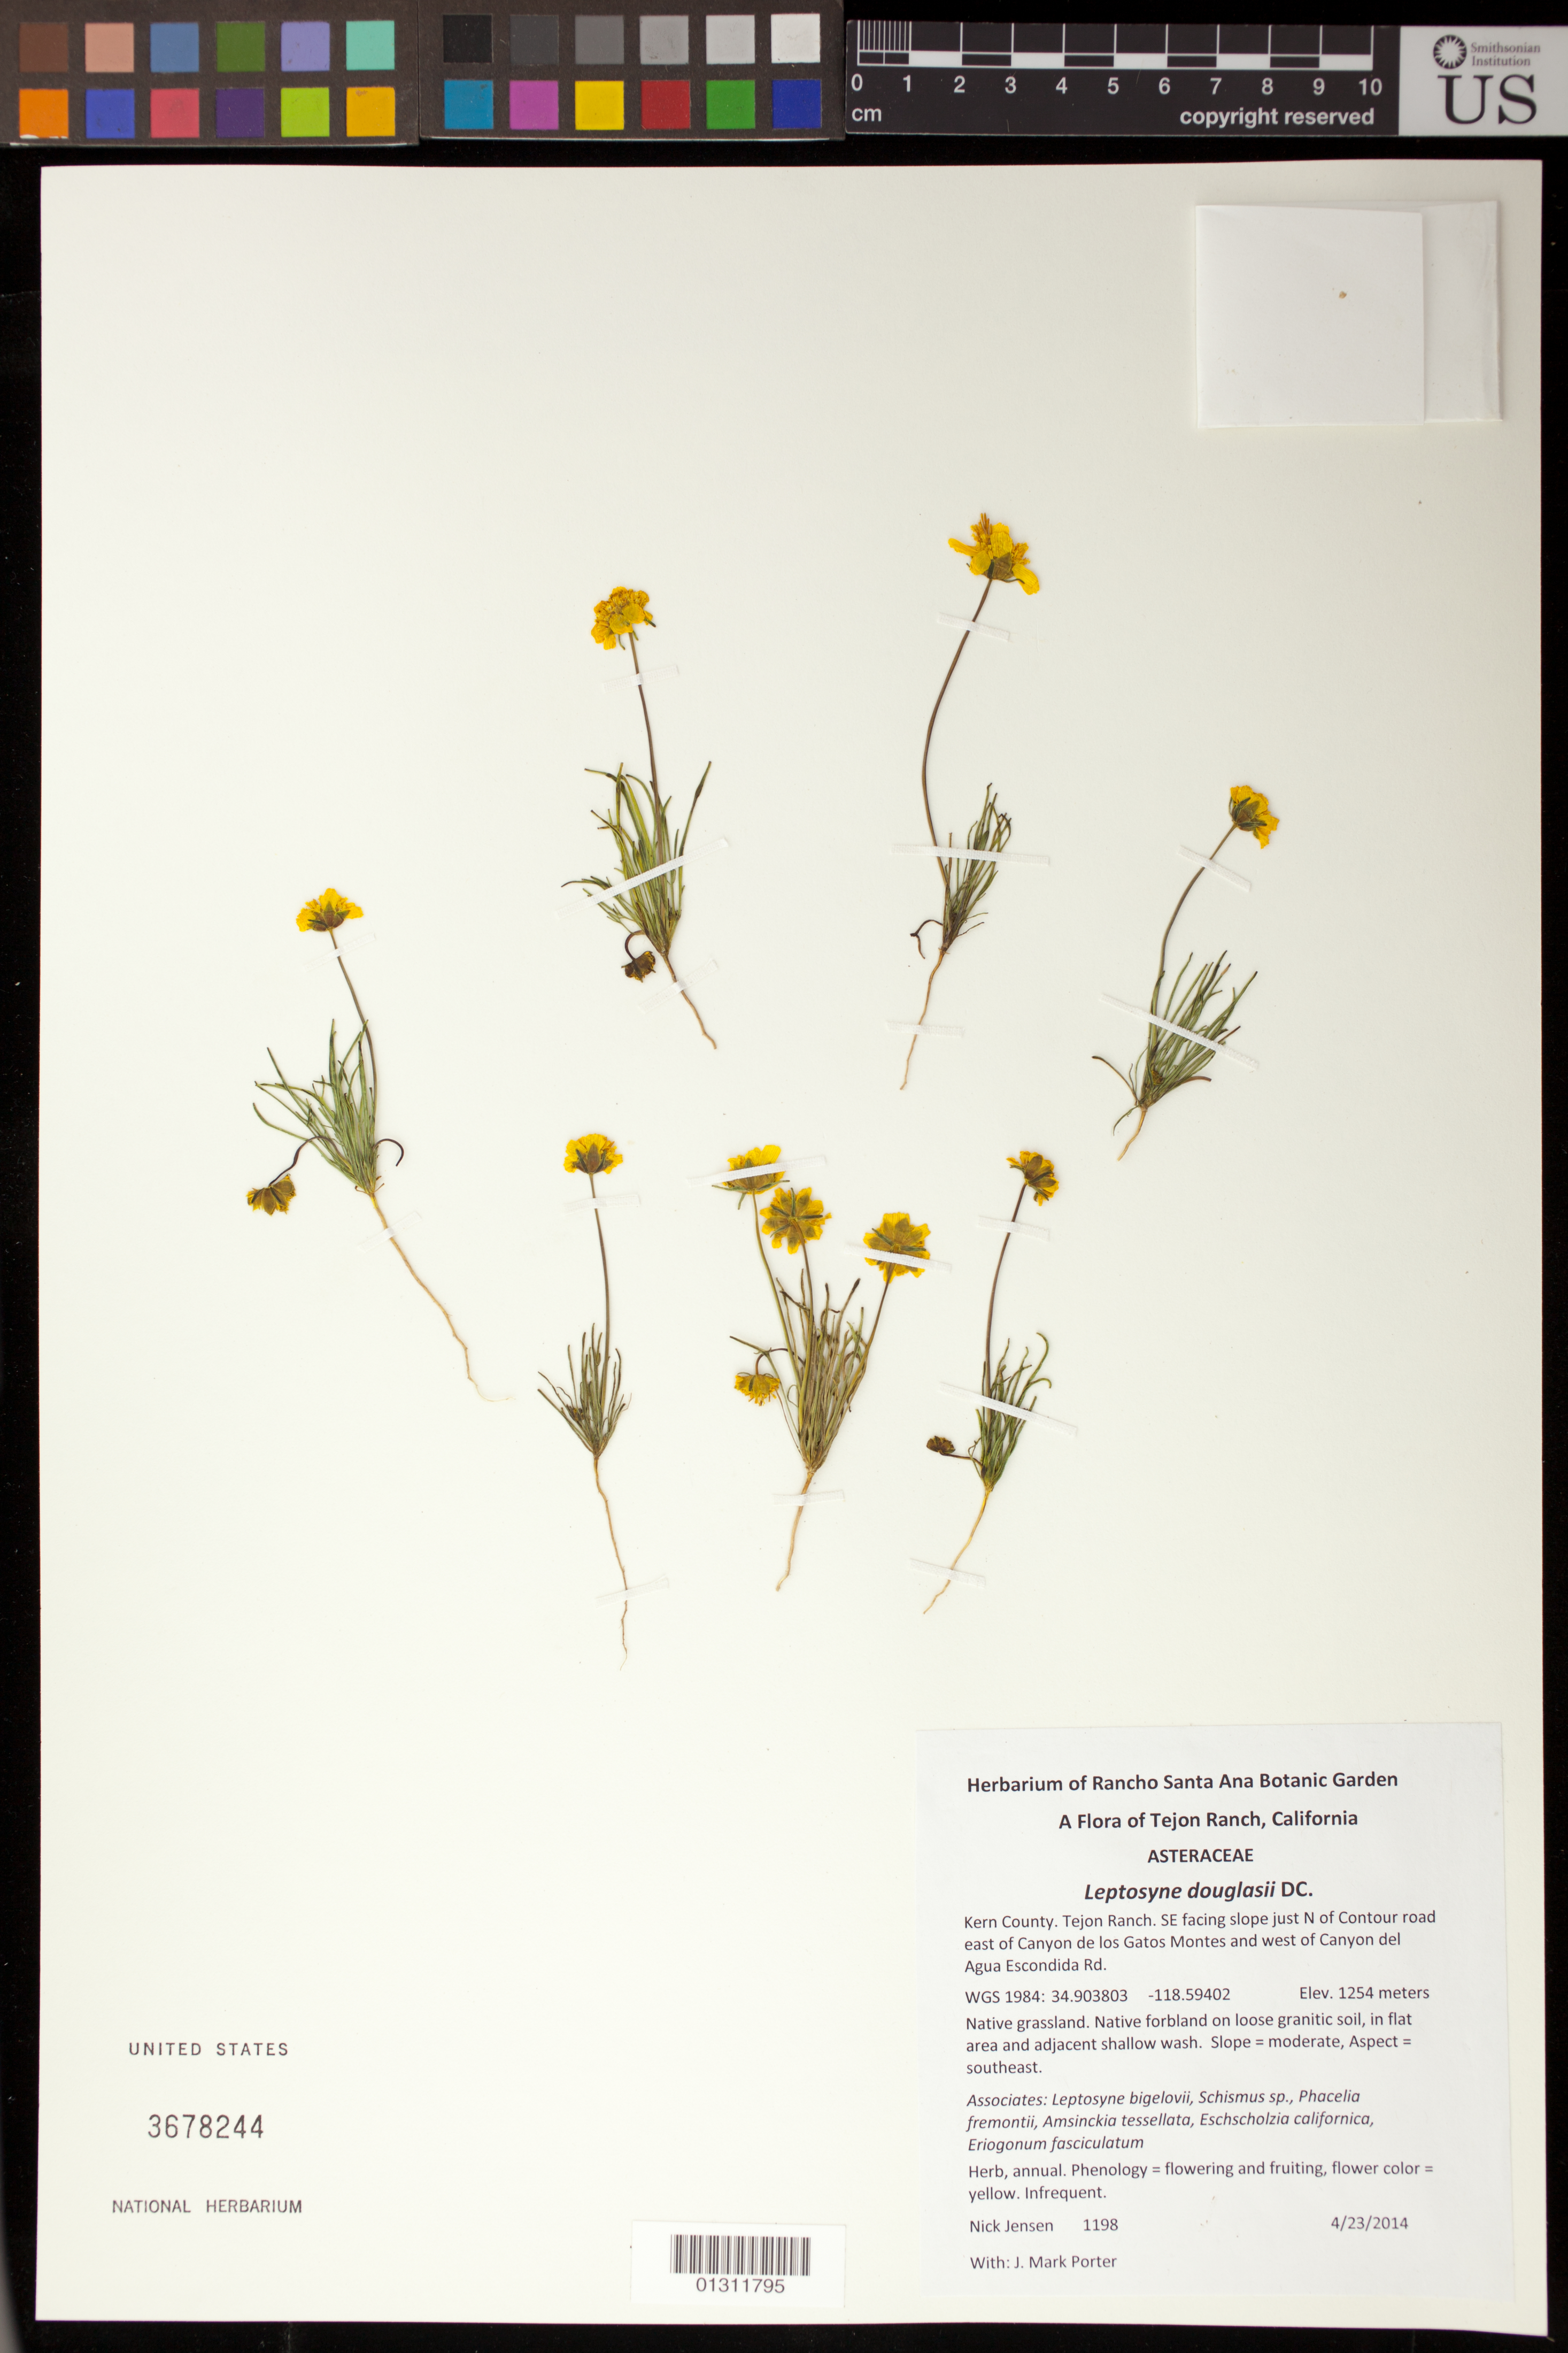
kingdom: Plantae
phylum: Tracheophyta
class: Magnoliopsida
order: Asterales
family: Asteraceae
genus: Leptosyne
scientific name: Leptosyne douglasii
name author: DC.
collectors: N. Jensen & J. M. Porter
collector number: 1198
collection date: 2014-04-23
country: United States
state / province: California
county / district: Kern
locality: Tejon Ranch, SE facing slope just N of Contour Road east of Canyon de los Gatos Montes and west of Canyon del Agua Escondida Rd.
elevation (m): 1254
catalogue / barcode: US 3678244